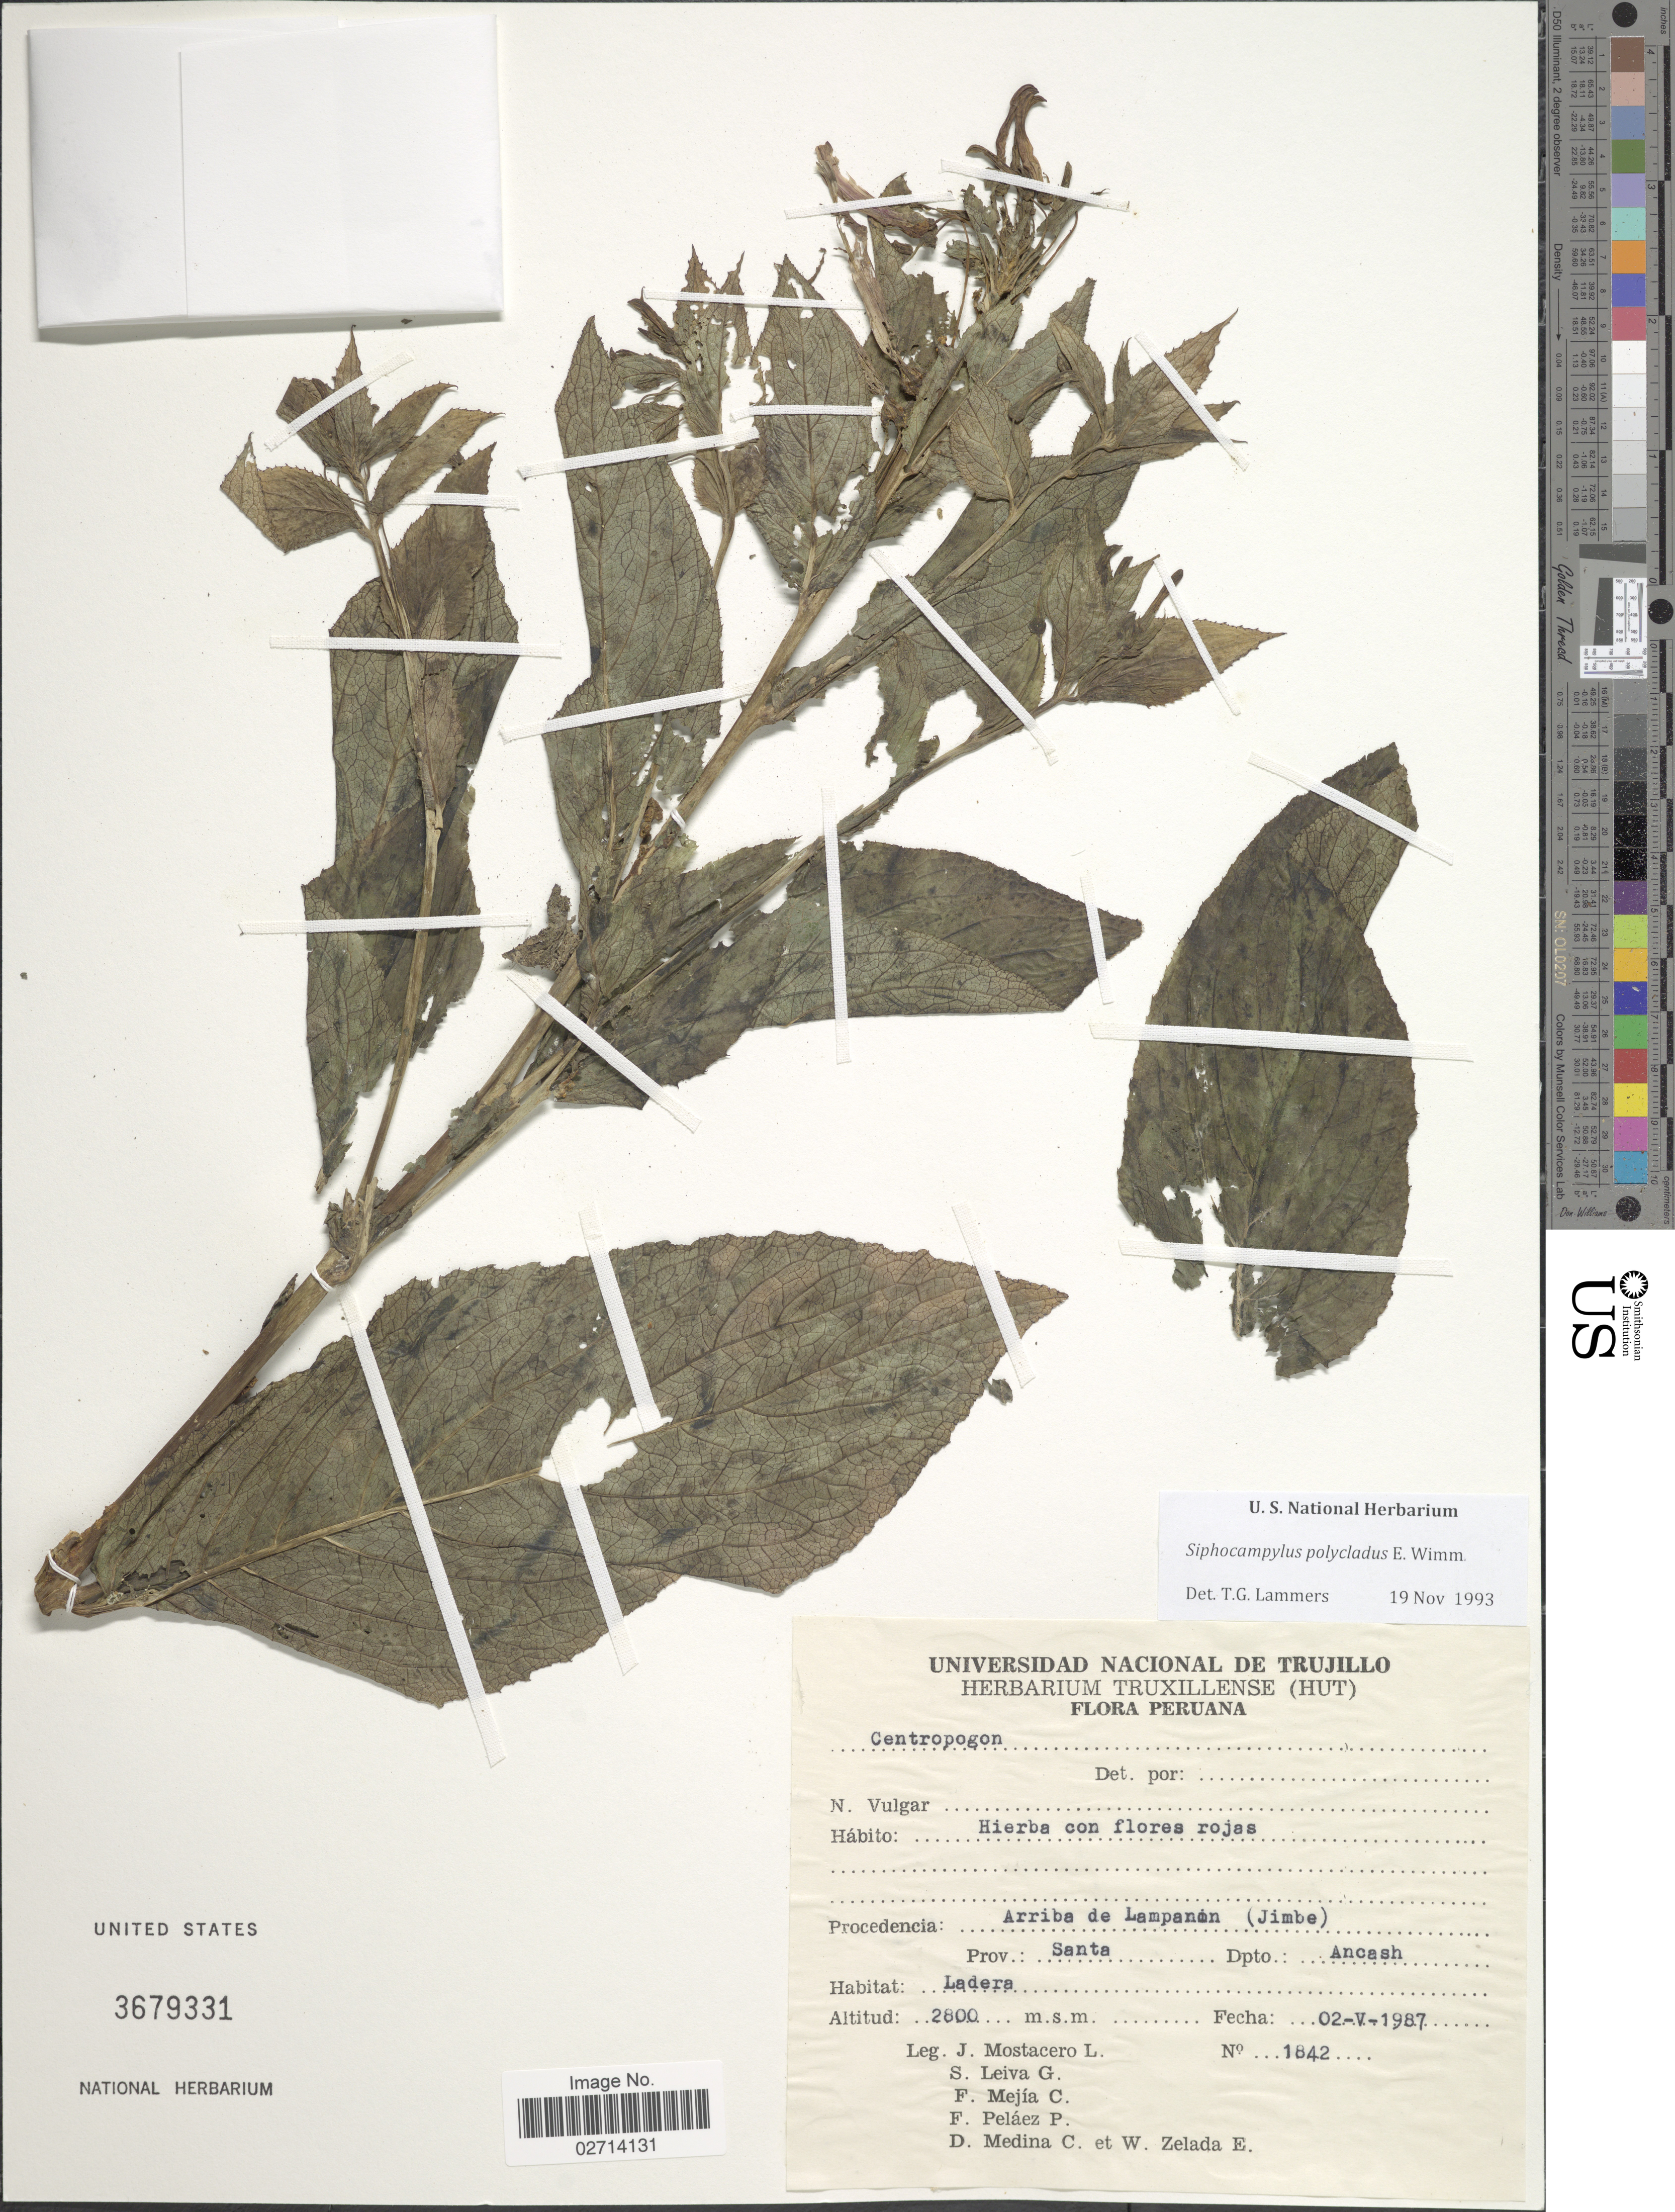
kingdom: Plantae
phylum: Tracheophyta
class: Magnoliopsida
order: Asterales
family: Campanulaceae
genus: Siphocampylus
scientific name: Siphocampylus polycladus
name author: E. Wimm.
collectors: J. Mostacero L., S. Leiva G., F. Mejia C., F. Pelaez P. & et al.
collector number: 1842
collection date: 1987-05-02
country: Peru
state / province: Ancash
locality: Arriba de Lampanin (Jimbe), Prov.: Santa.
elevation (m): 2800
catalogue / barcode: US 3679331